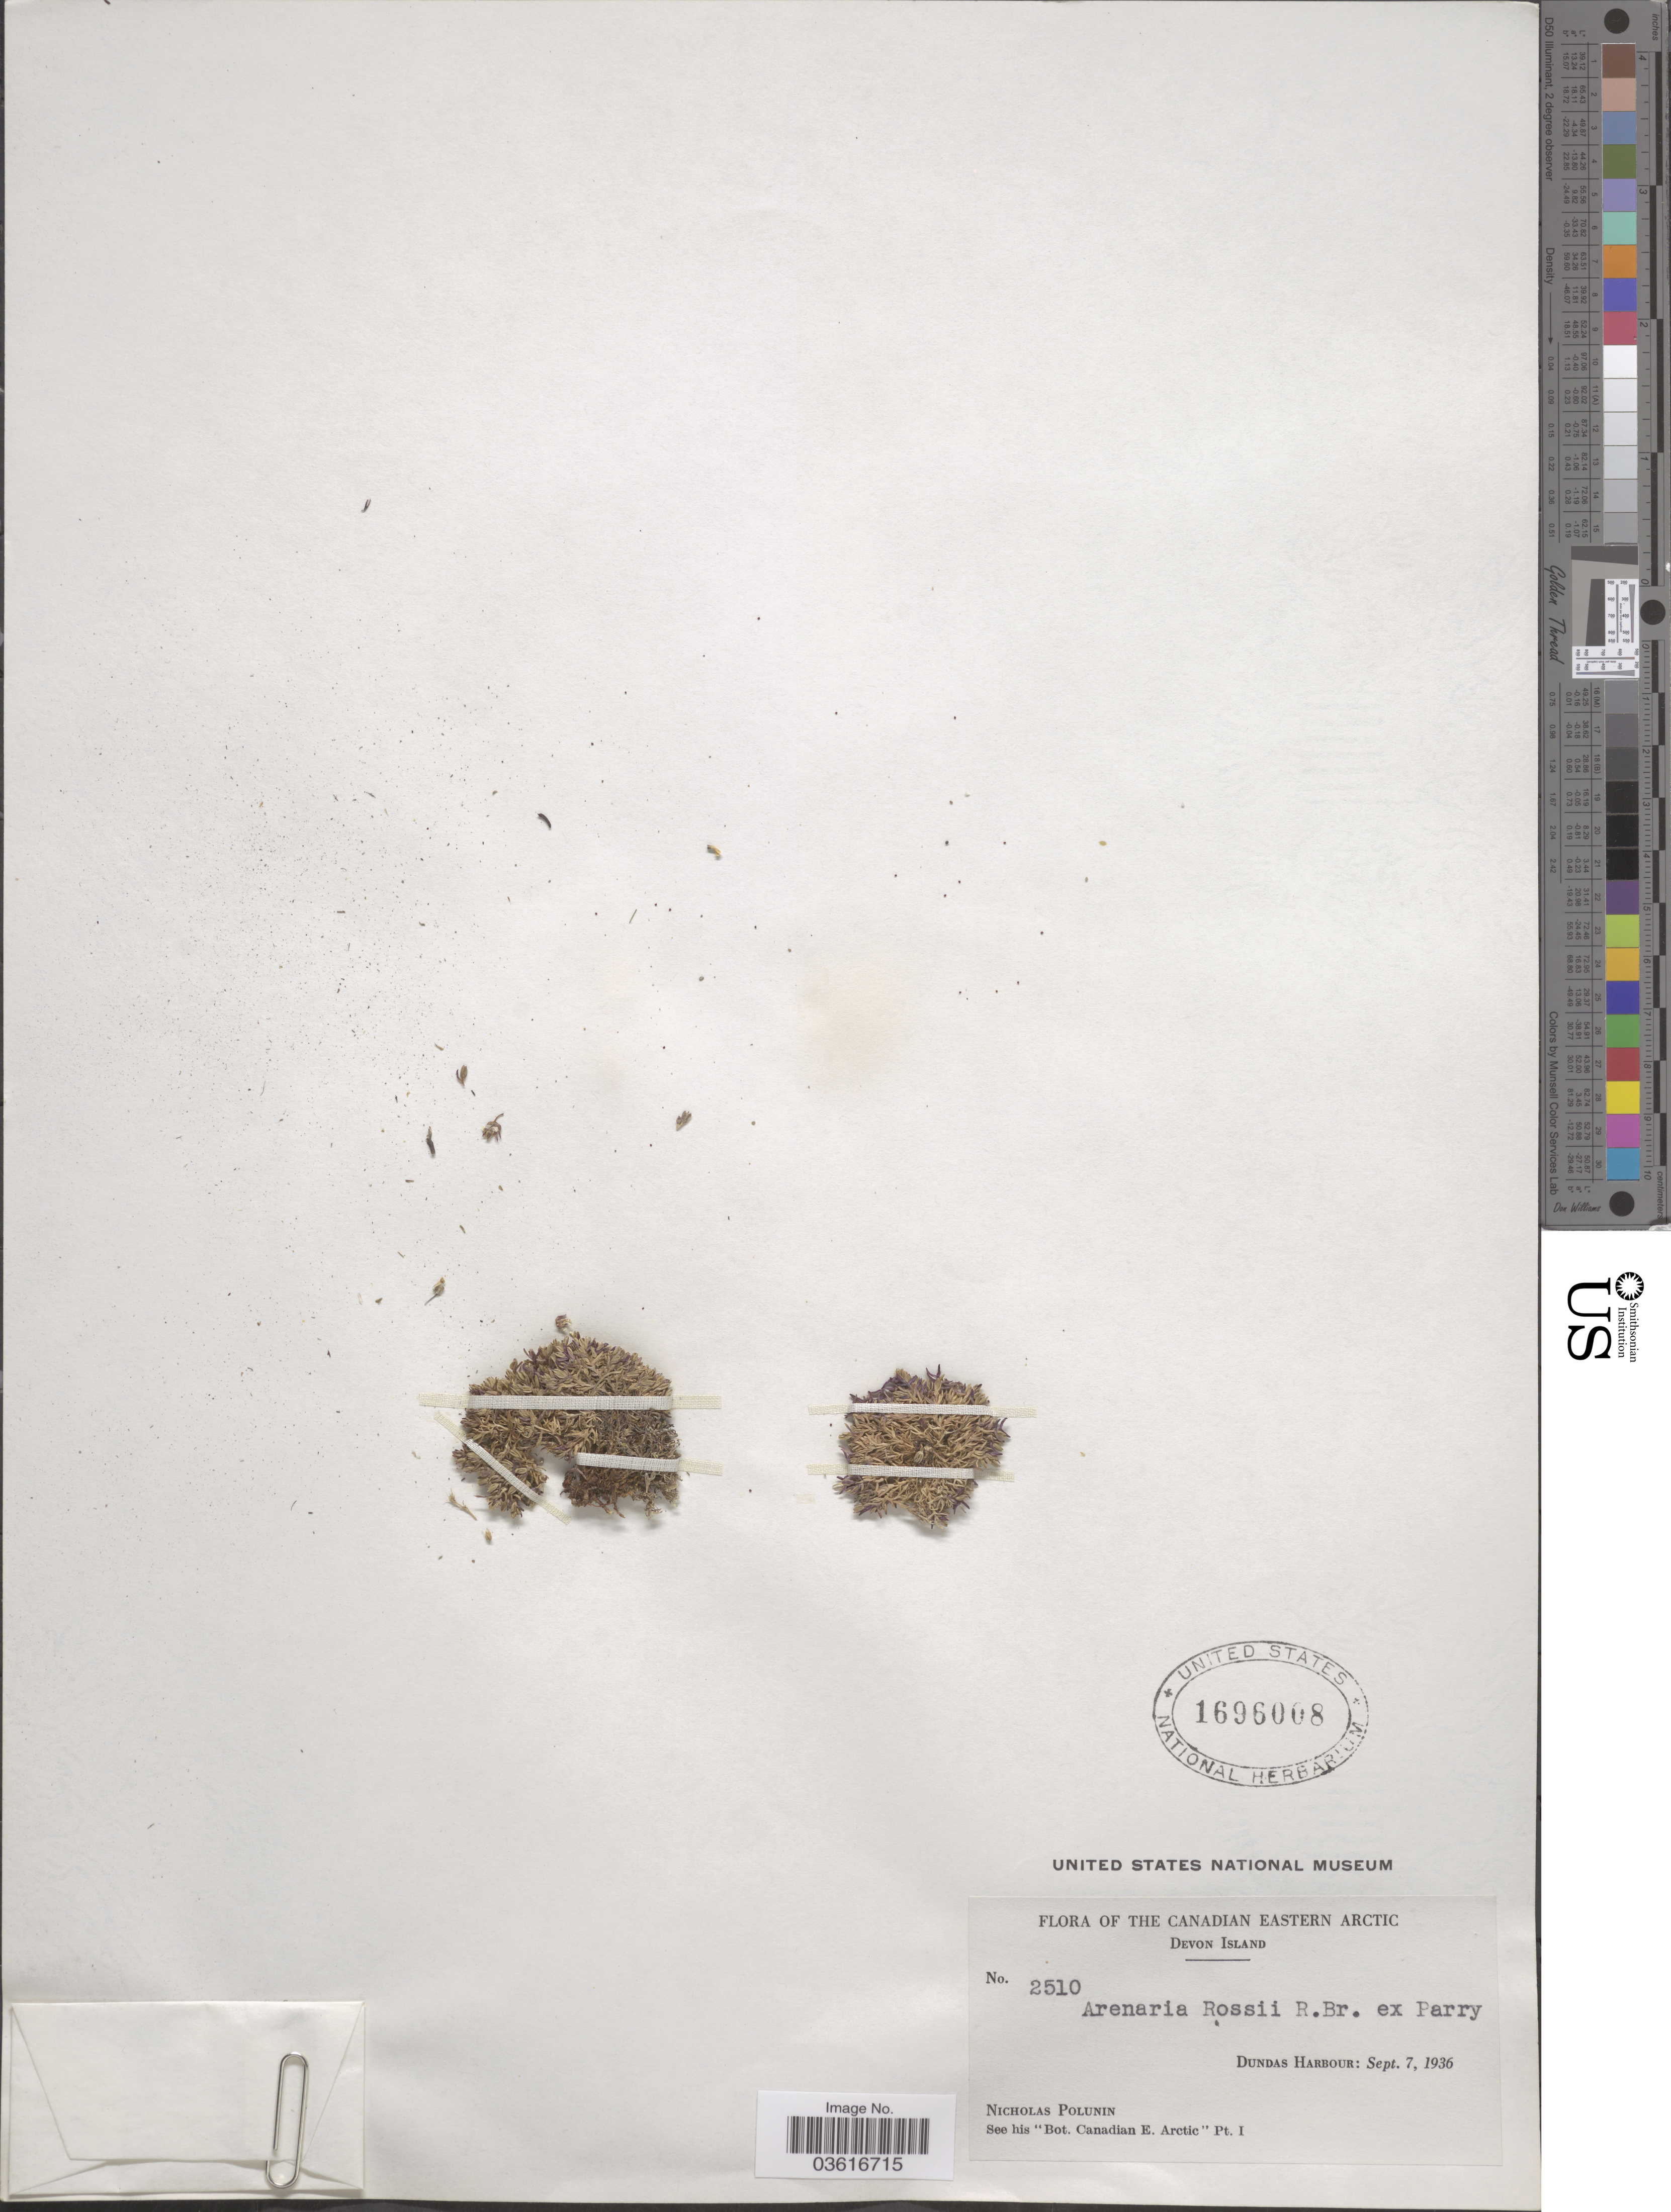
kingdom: Plantae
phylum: Tracheophyta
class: Magnoliopsida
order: Caryophyllales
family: Caryophyllaceae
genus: Minuartia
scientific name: Minuartia rossii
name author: (R. Br. ex Richardson) Graebn.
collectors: N. V. Polunin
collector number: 2510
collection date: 1936-09-07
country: Canada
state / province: Nunavut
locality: Eastern Arctic. Devon Island. Dundas Harbour.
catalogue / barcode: US 1696008